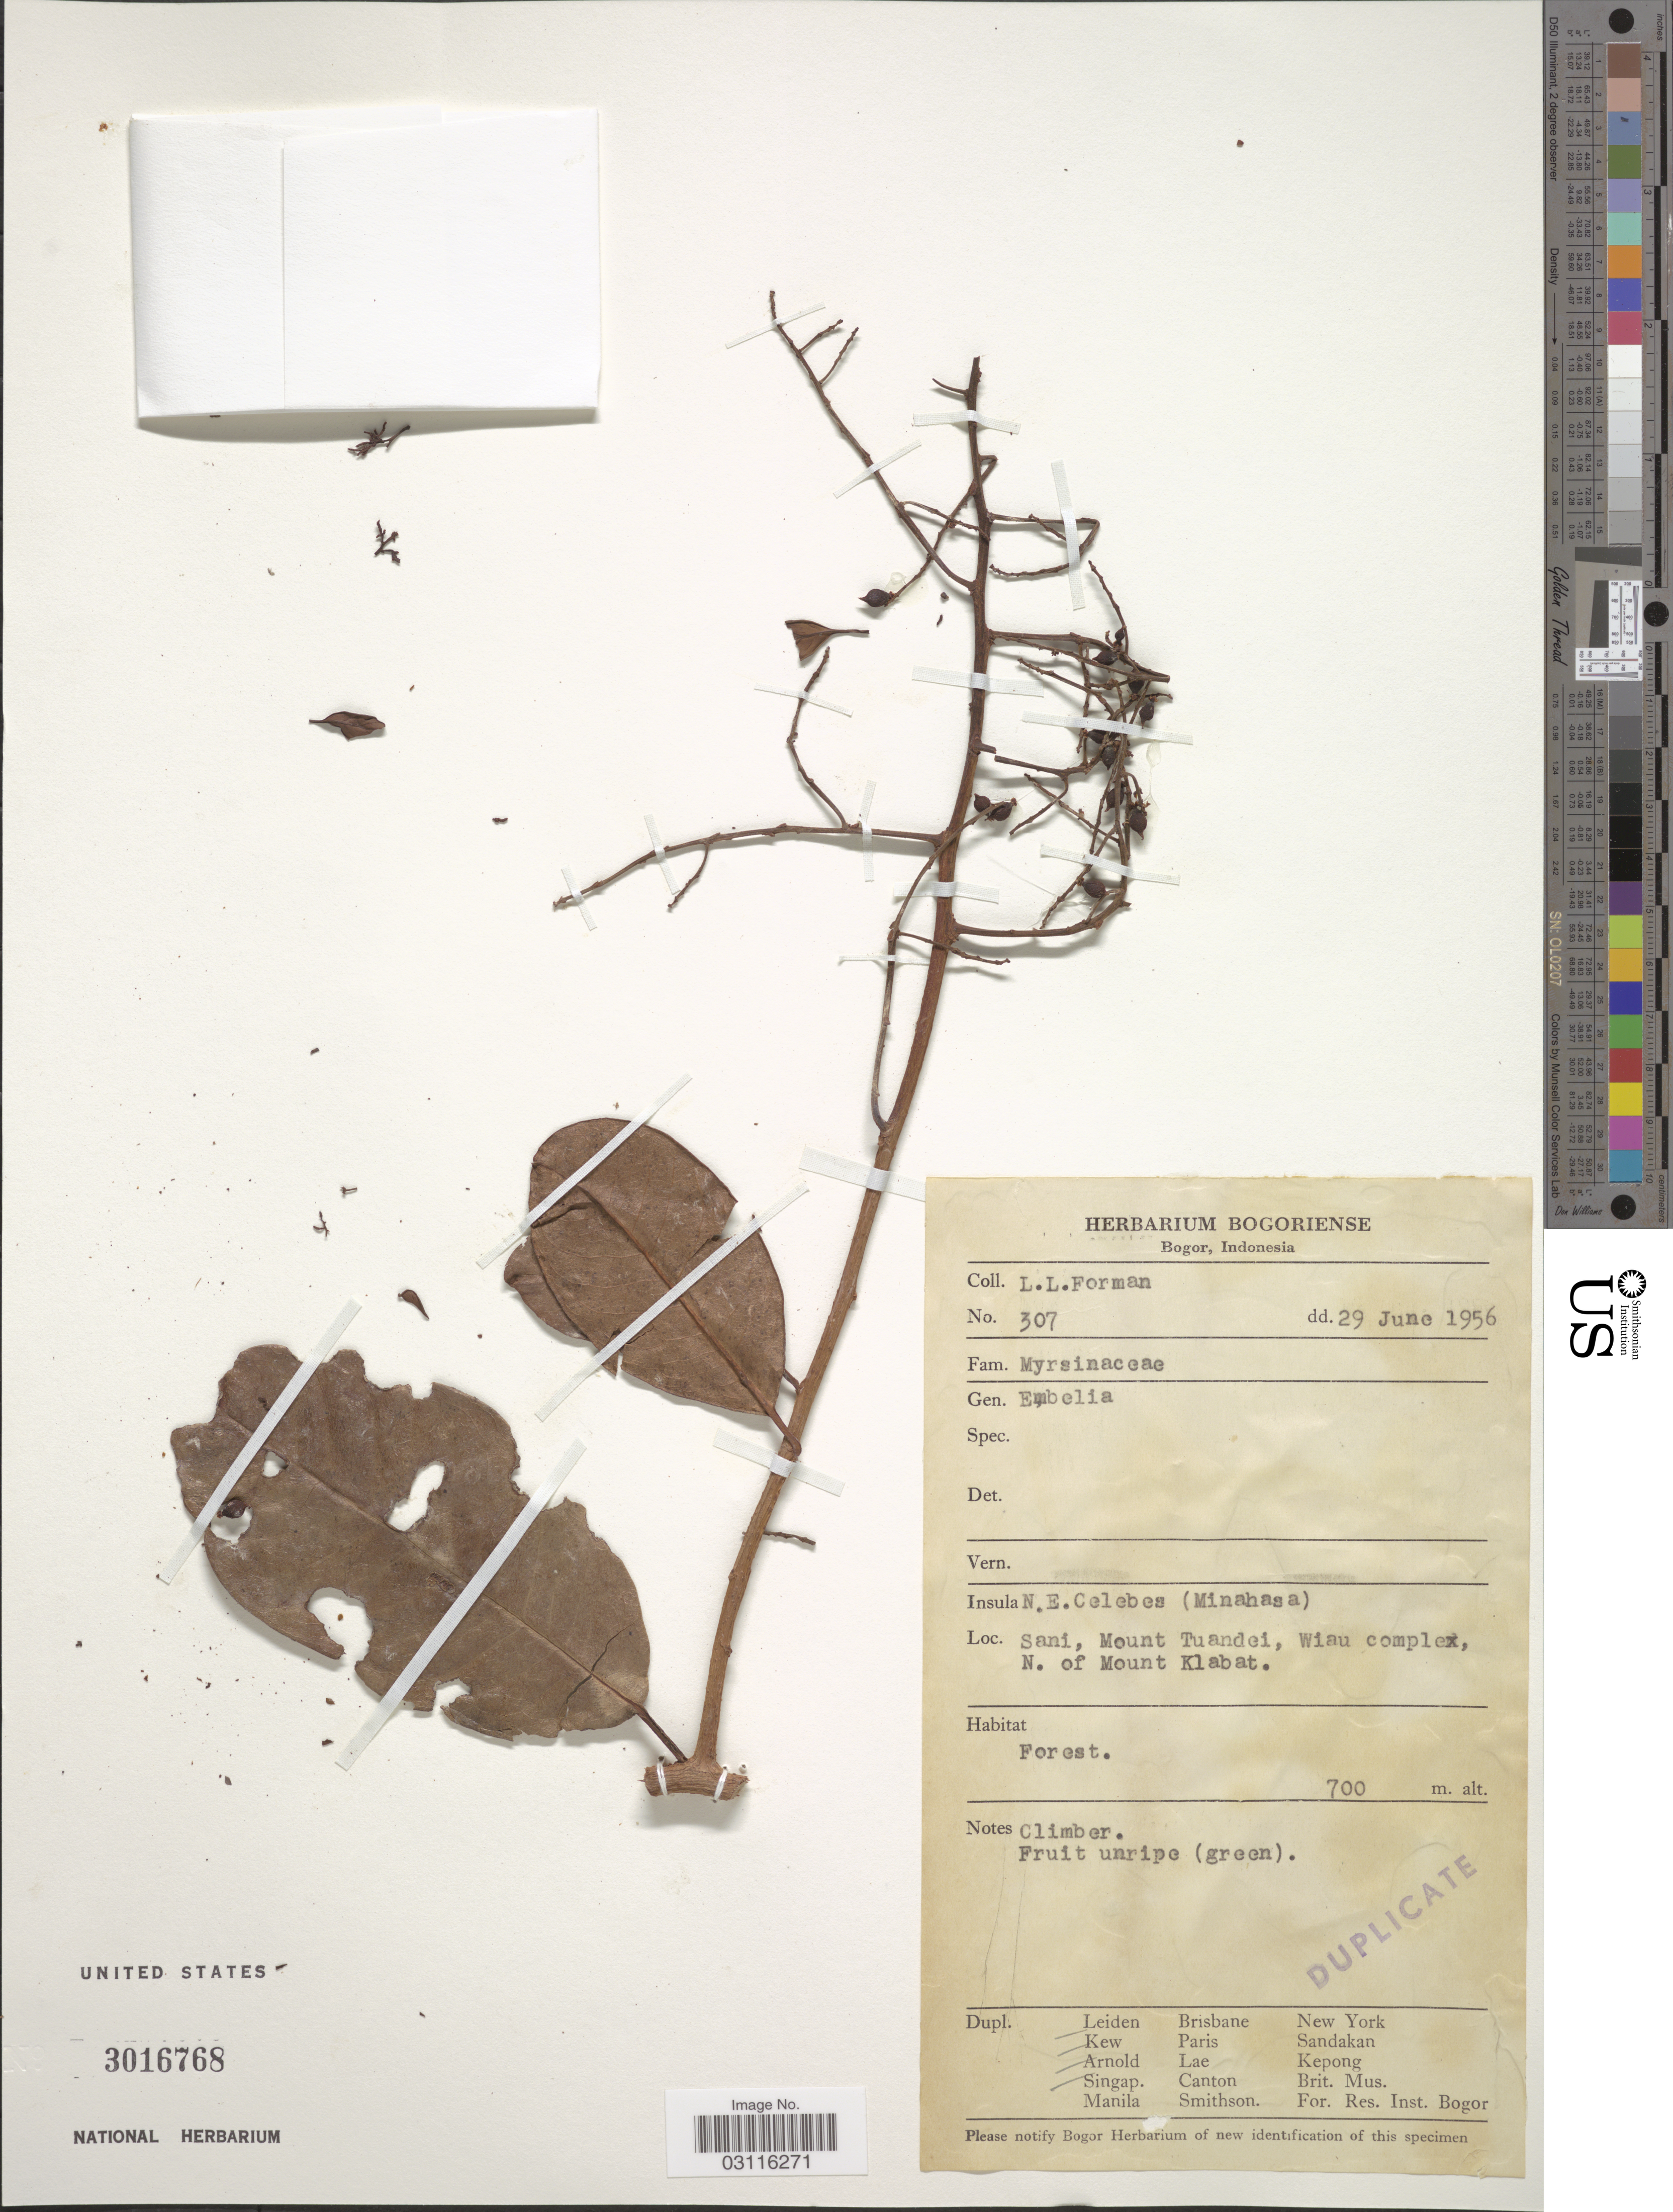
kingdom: Plantae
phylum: Tracheophyta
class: Magnoliopsida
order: Ericales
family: Primulaceae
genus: Embelia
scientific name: Embelia sp.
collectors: L. Forman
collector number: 307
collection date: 1956-06-29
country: Indonesia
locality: Insula N. E. Celebes (Minahasa). Sani, Mount Tuandei, Wiau complex, N. of Mount Klabat.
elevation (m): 700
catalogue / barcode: US 3016768